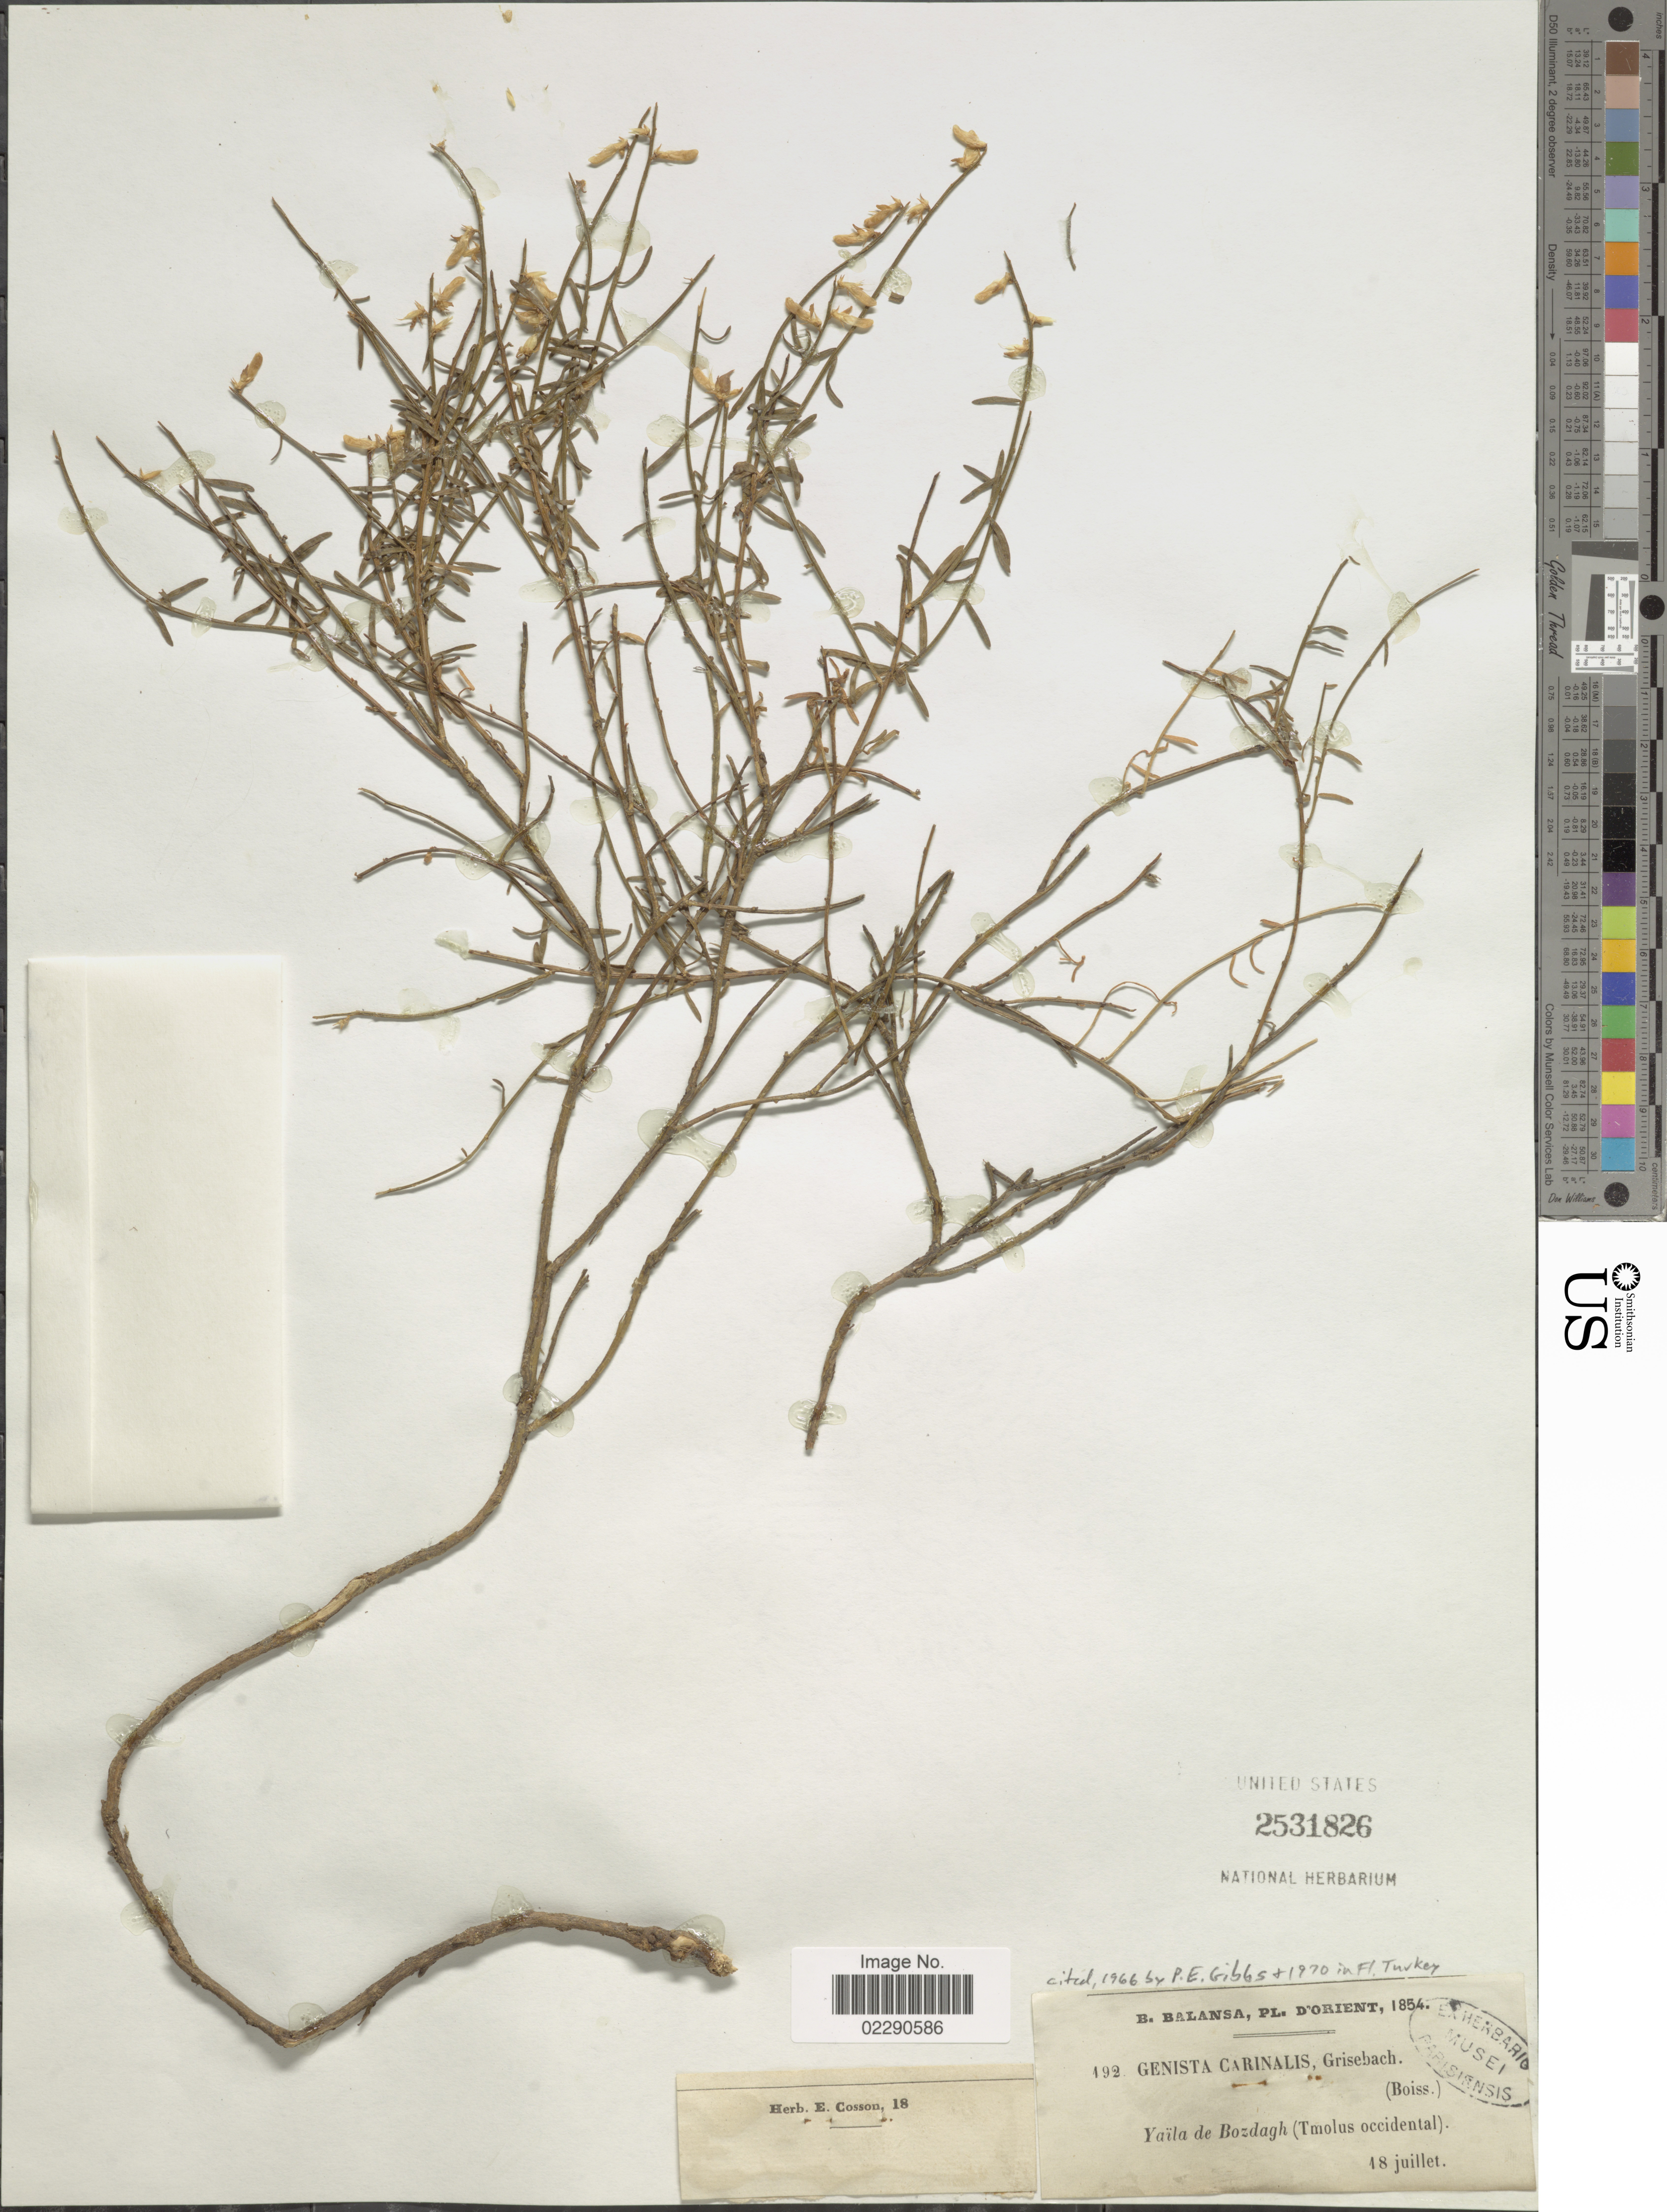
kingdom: Plantae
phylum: Tracheophyta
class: Magnoliopsida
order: Fabales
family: Fabaceae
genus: Genista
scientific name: Genista carinalis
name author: Griseb.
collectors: B. Balansa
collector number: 192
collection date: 1854-07-18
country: Turkey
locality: Orient, Yaila de Bozdagh (Tmolus occidental)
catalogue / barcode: US 2531826